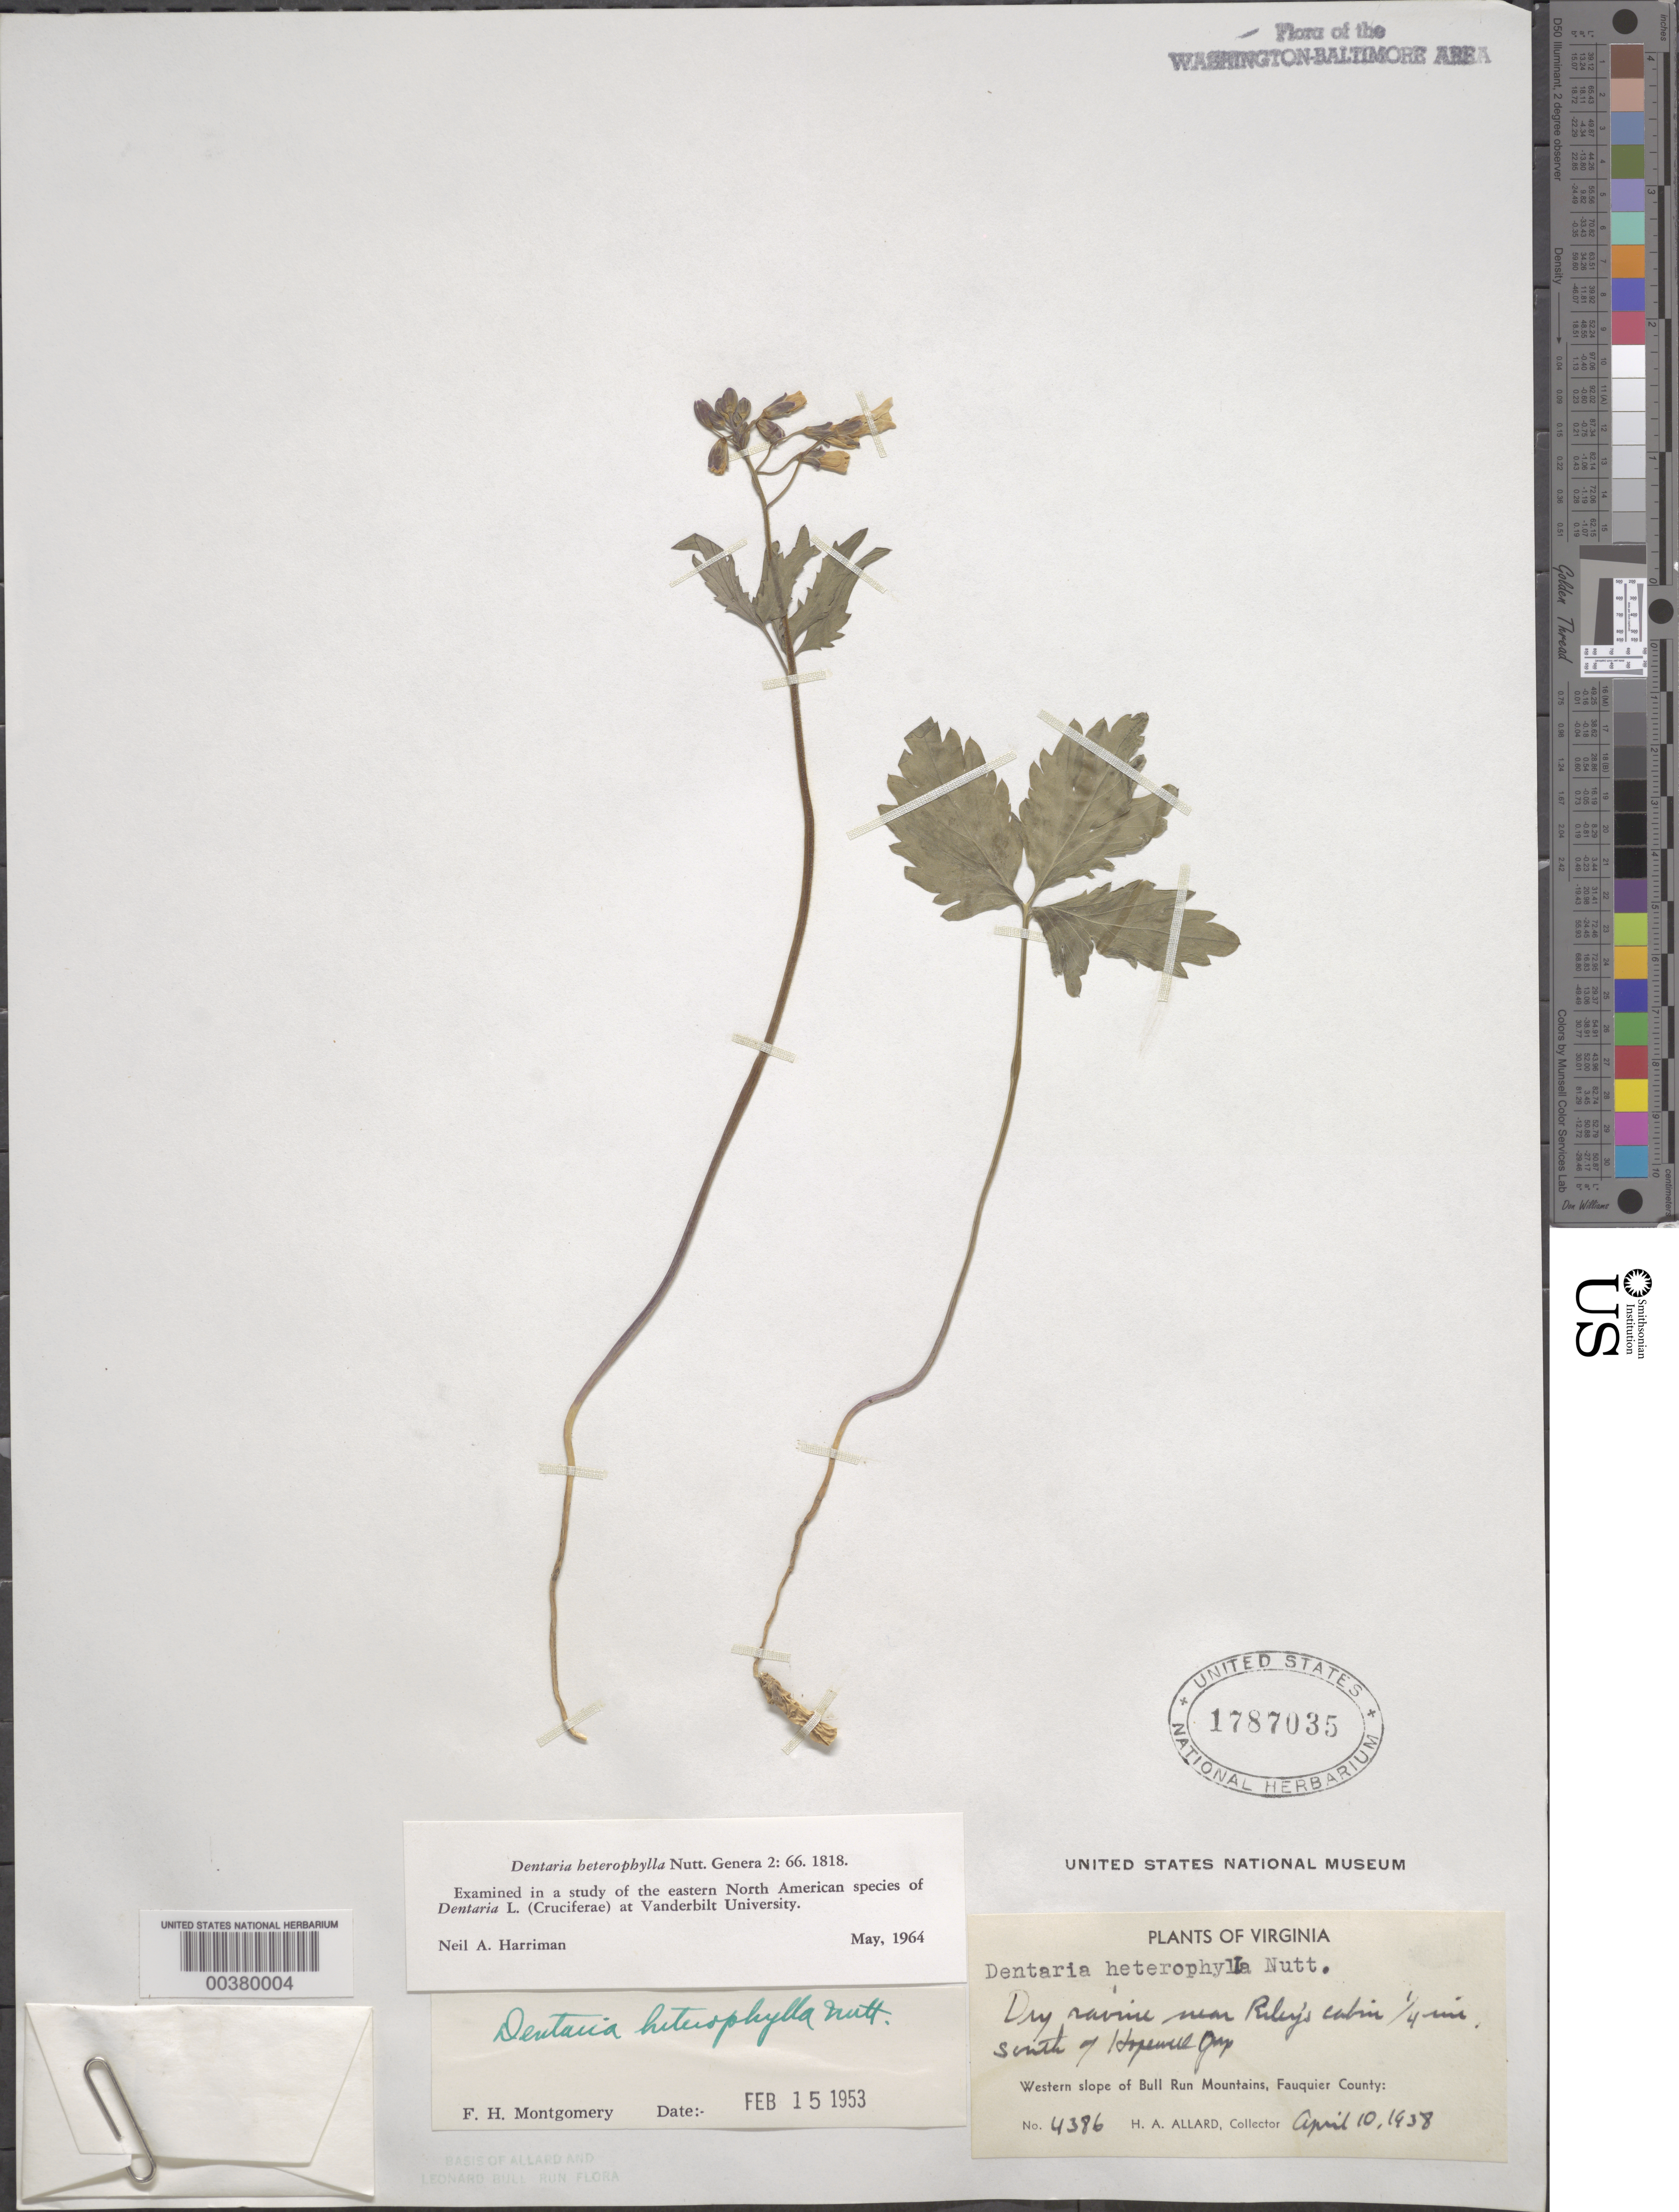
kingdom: Plantae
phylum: Tracheophyta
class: Magnoliopsida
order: Brassicales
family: Brassicaceae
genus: Cardamine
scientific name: Cardamine angustata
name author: O.E. Schulz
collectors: H. A. Allard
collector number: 4386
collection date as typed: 10 Apr 1938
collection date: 1938-04-10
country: United States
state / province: Virginia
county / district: Fauquier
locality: South of Hopewell Gap, Rileys Cabin vicinity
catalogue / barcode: US 1787035